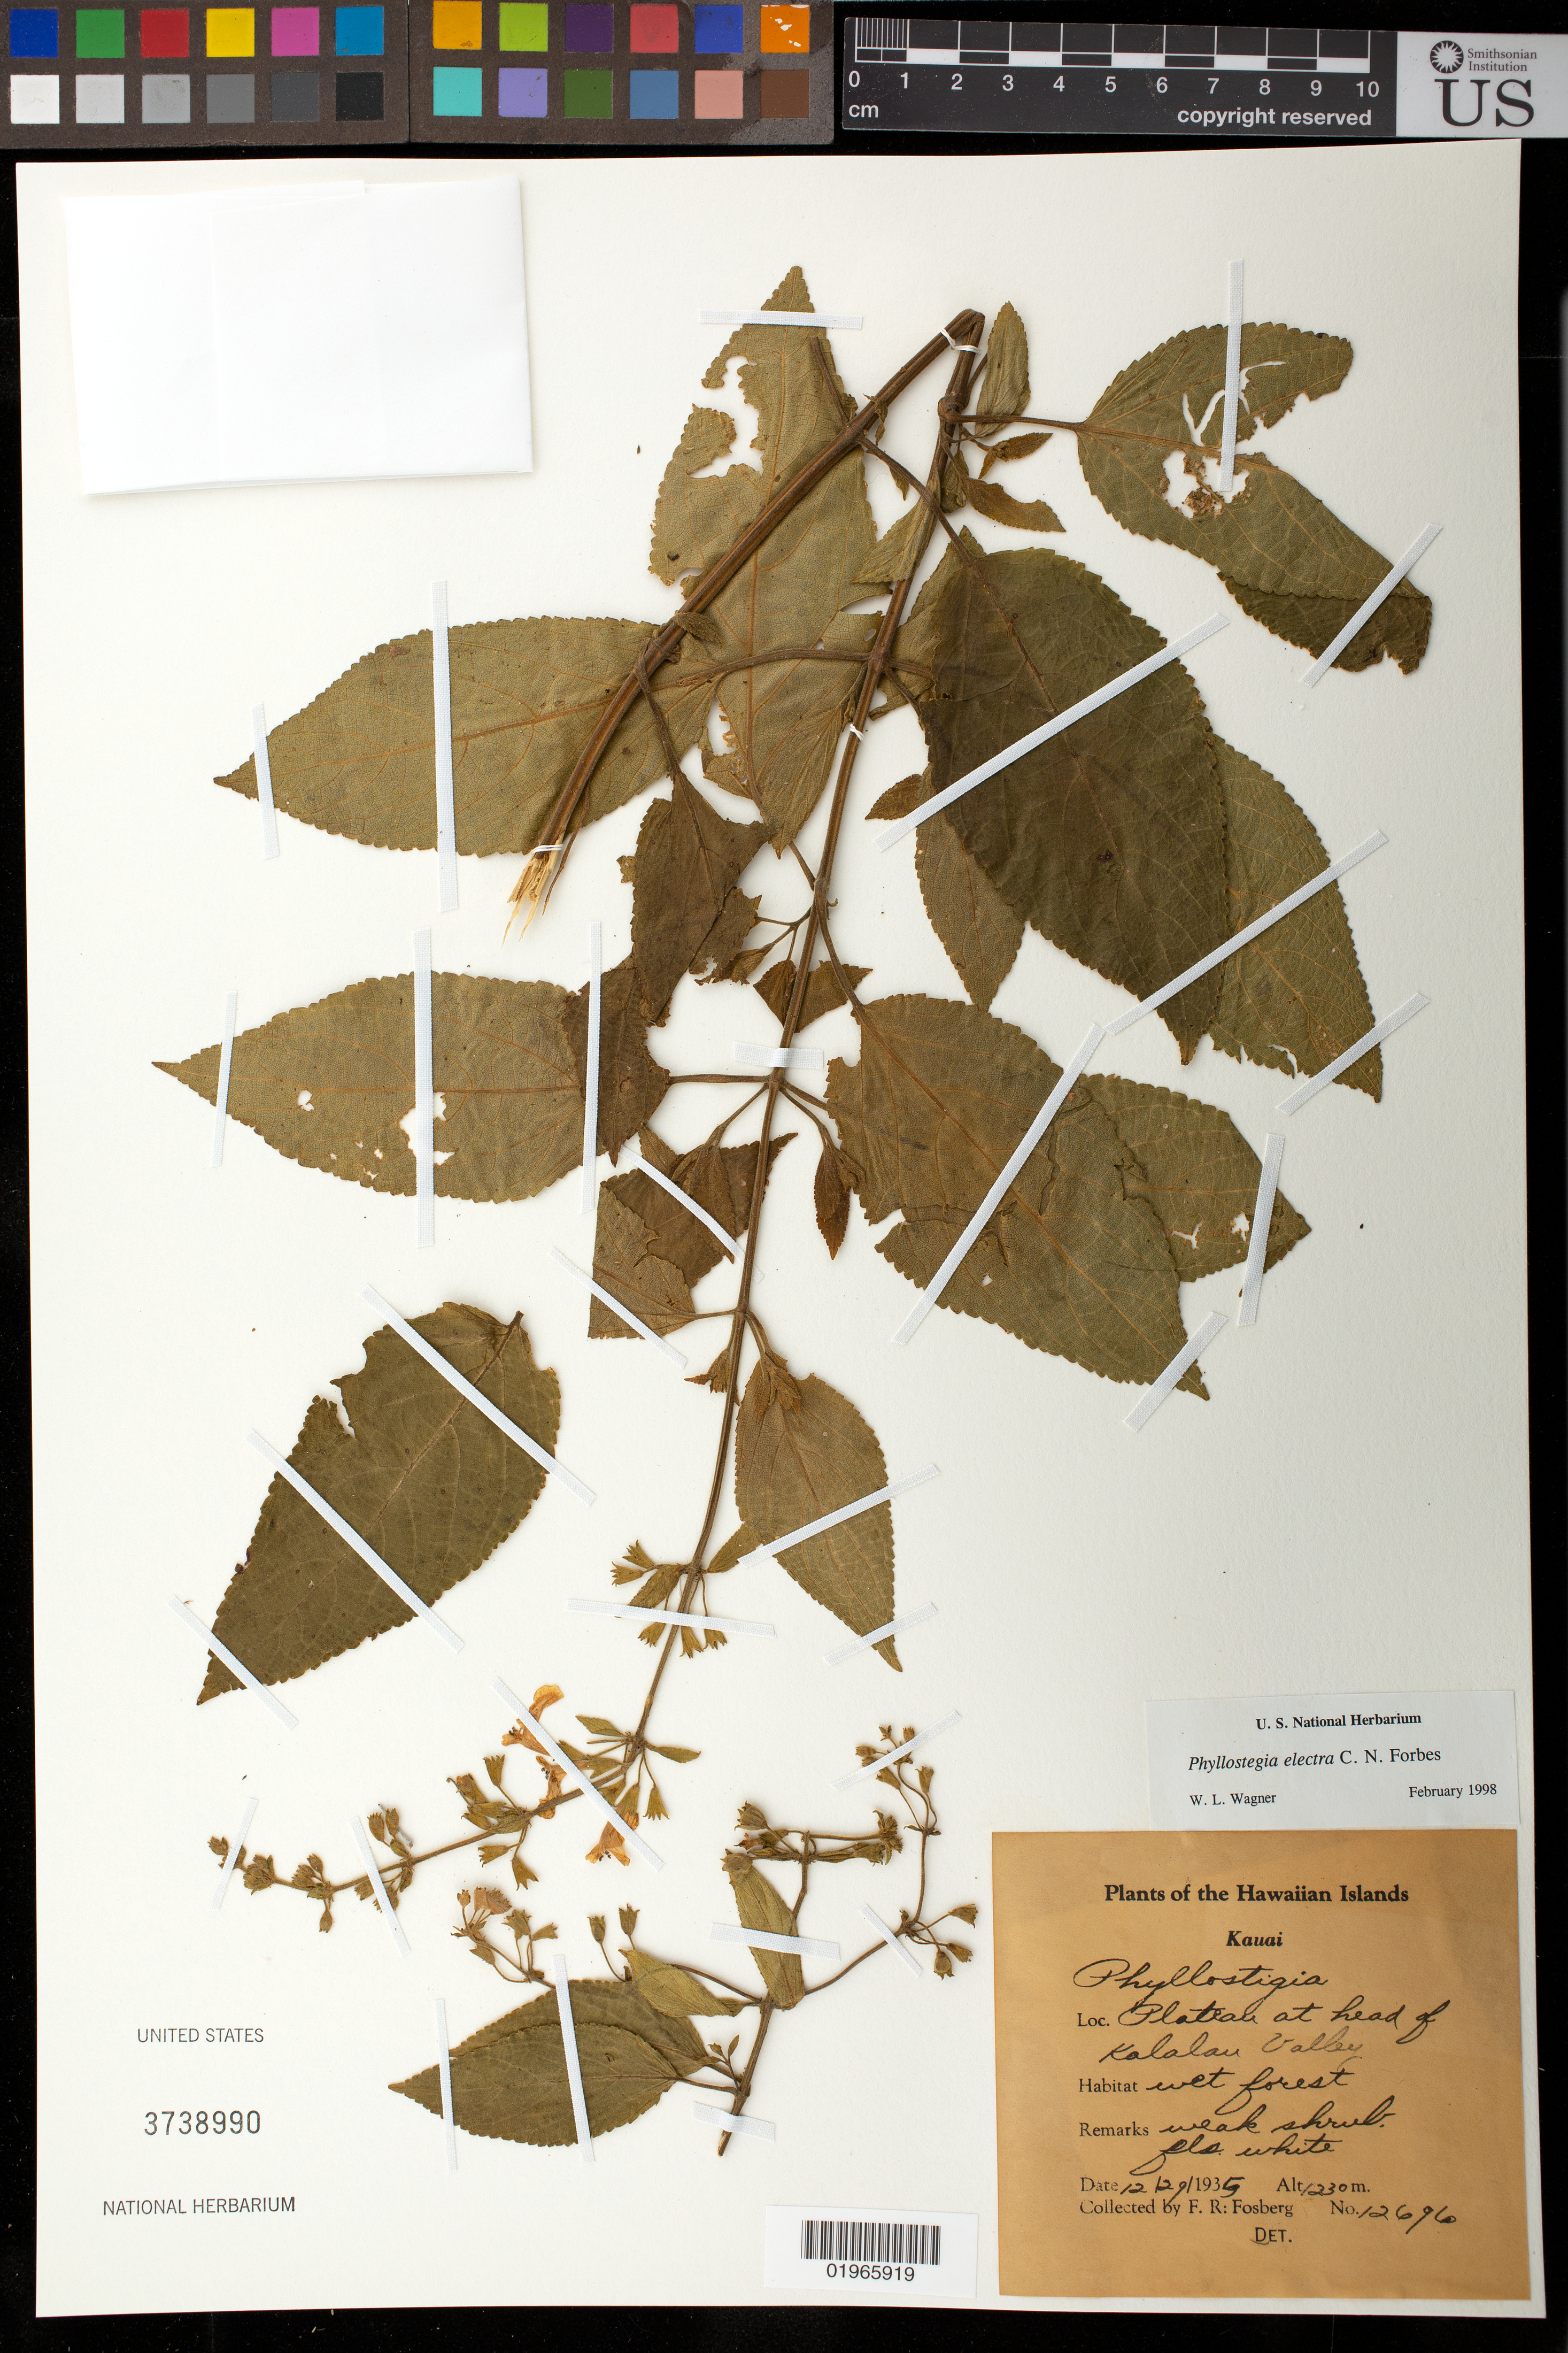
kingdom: Plantae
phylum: Tracheophyta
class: Magnoliopsida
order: Lamiales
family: Lamiaceae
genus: Phyllostegia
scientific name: Phyllostegia electra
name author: C.N. Forbes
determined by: Wagner, W. L., (BOT), Smithsonian Institution - National Museum of Natural History (UNITED STATES)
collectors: F. R. Fosberg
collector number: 12696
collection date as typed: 29 Dec 1935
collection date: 1935-12-29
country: United States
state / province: Hawaii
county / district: Kauai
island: Kaua'i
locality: Plateau at head of Kalau Valley.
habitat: Wet forest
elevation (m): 1230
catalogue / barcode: US 3738990